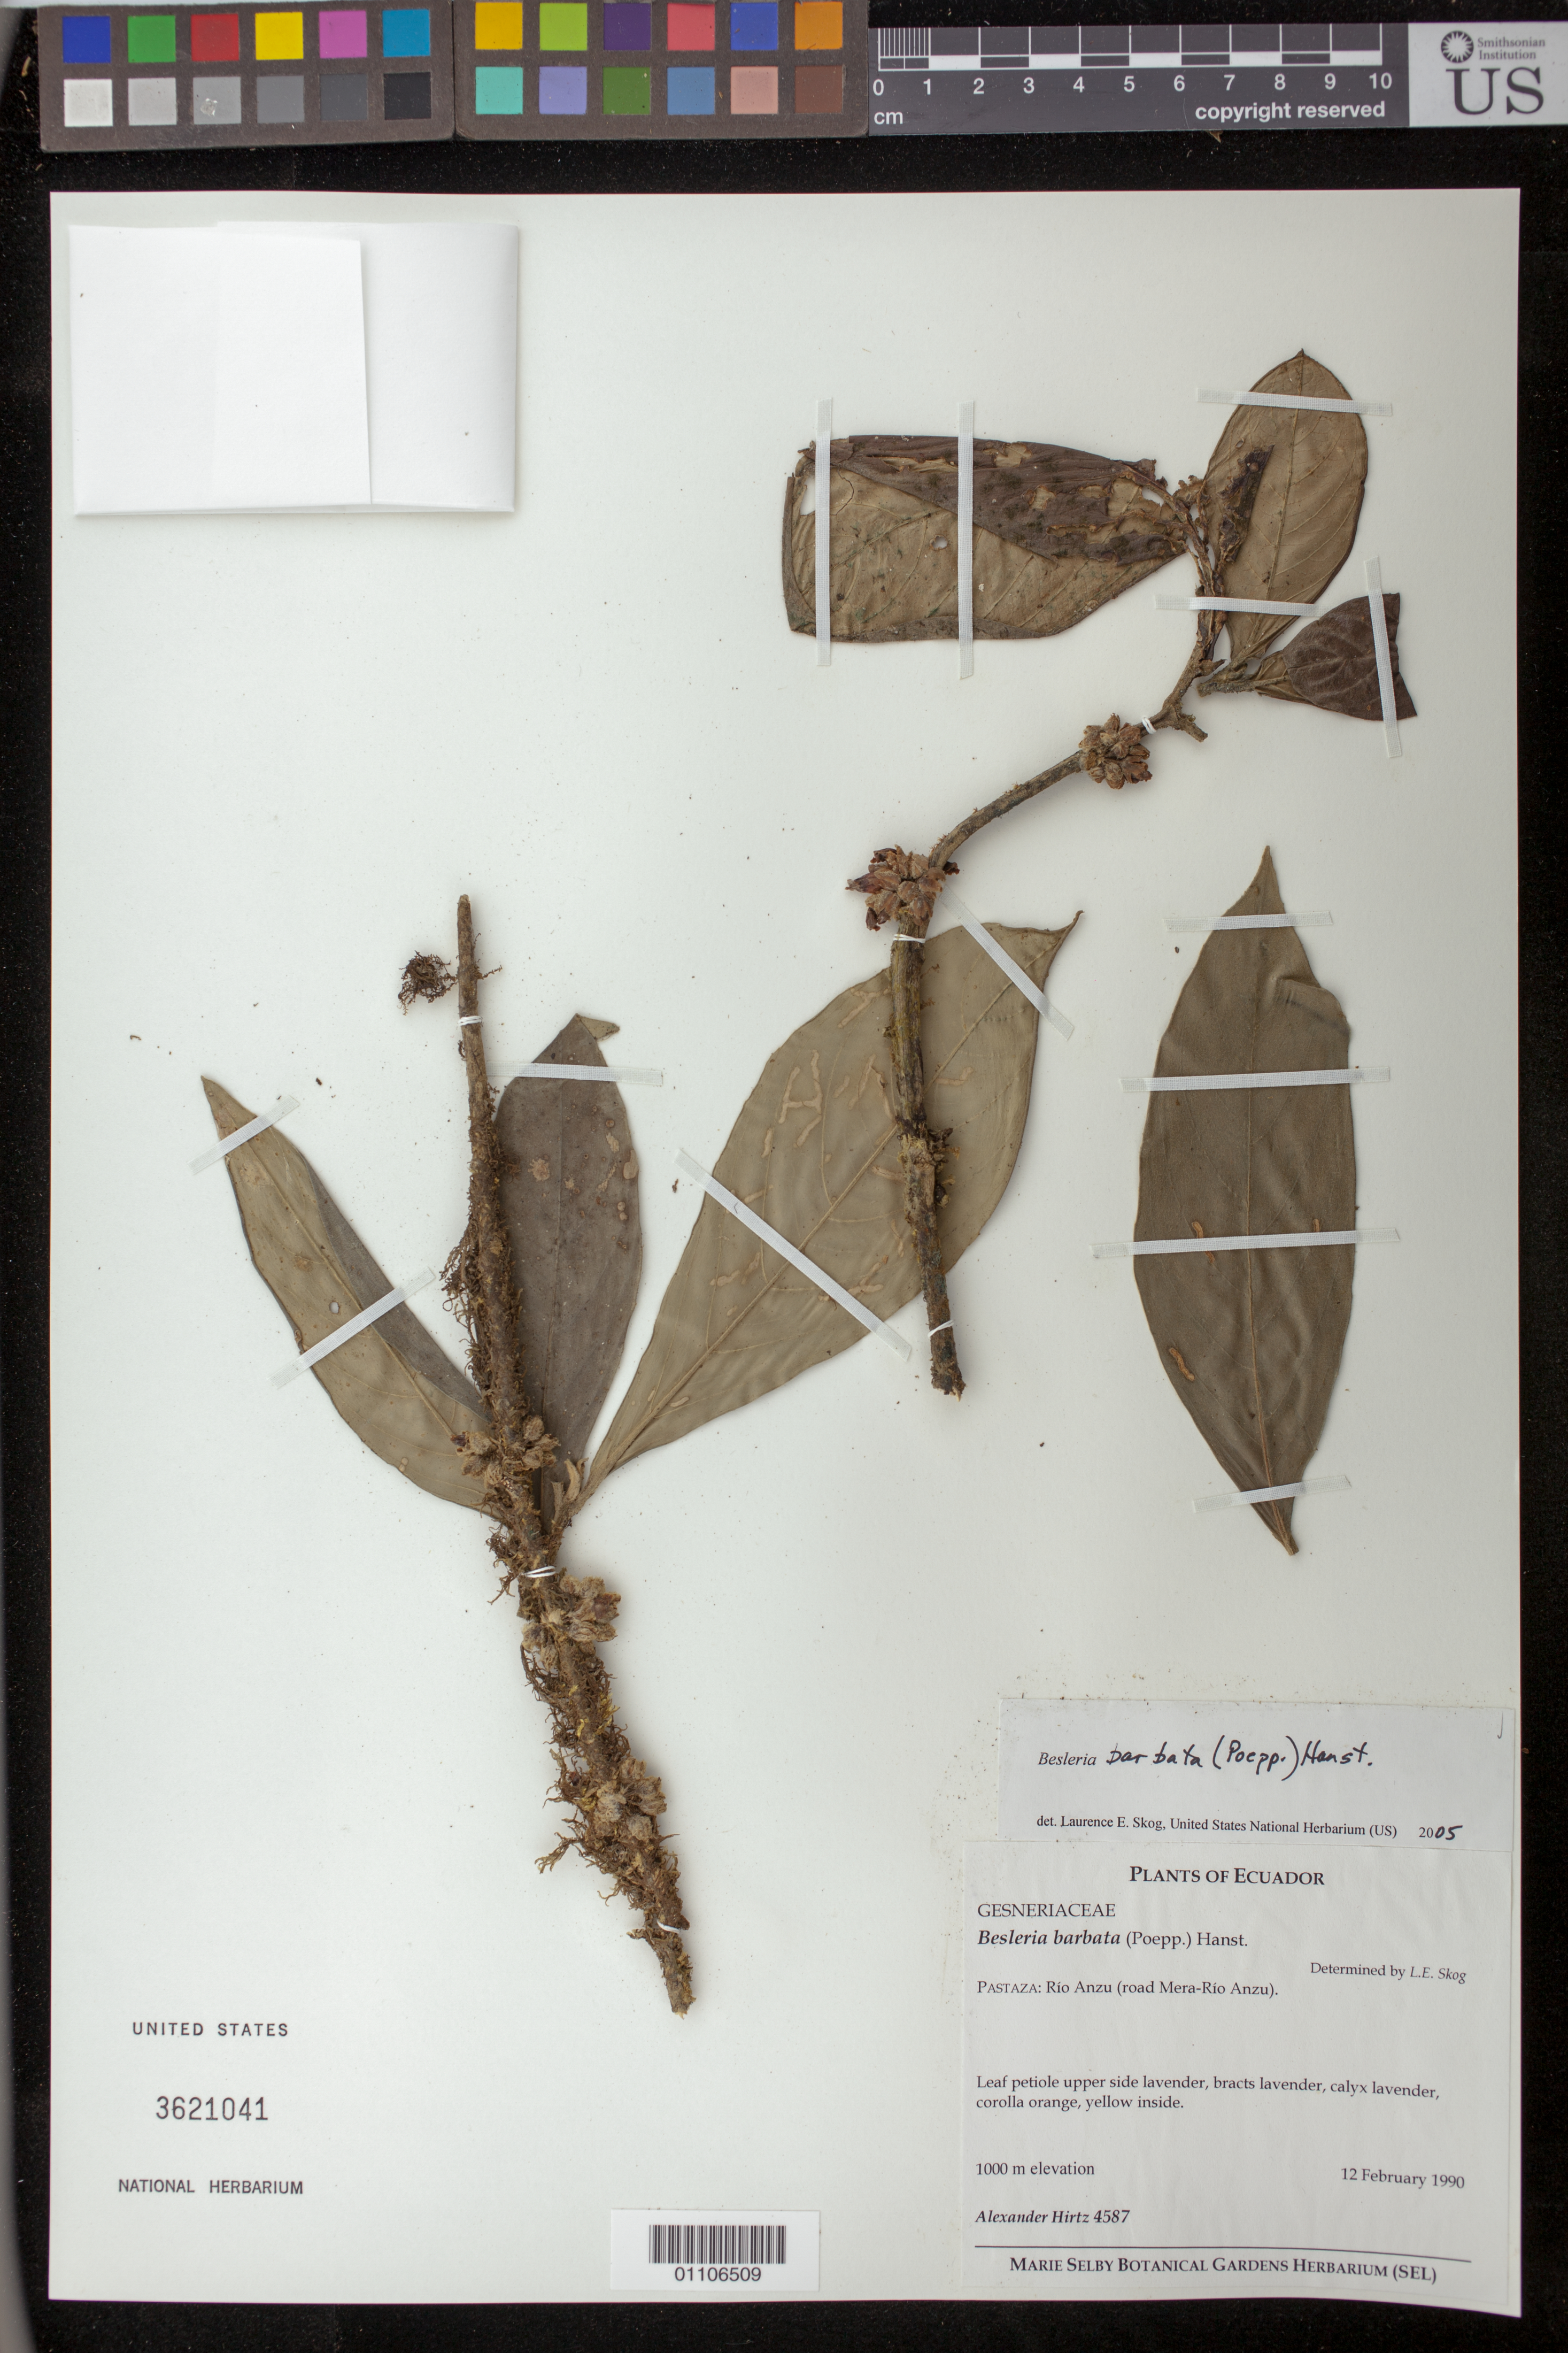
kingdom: Plantae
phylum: Tracheophyta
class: Magnoliopsida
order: Lamiales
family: Gesneriaceae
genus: Besleria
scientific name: Besleria barbata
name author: (Poepp.) Hanst.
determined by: Skog, Laurence E.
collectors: A. Hirtz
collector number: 4587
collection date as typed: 12 Feb 1990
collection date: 1990-02-12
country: Ecuador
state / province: Pastaza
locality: Pastaza: Rio Anzu (road Mera - Rio Anzu)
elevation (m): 1000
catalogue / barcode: US 3621041